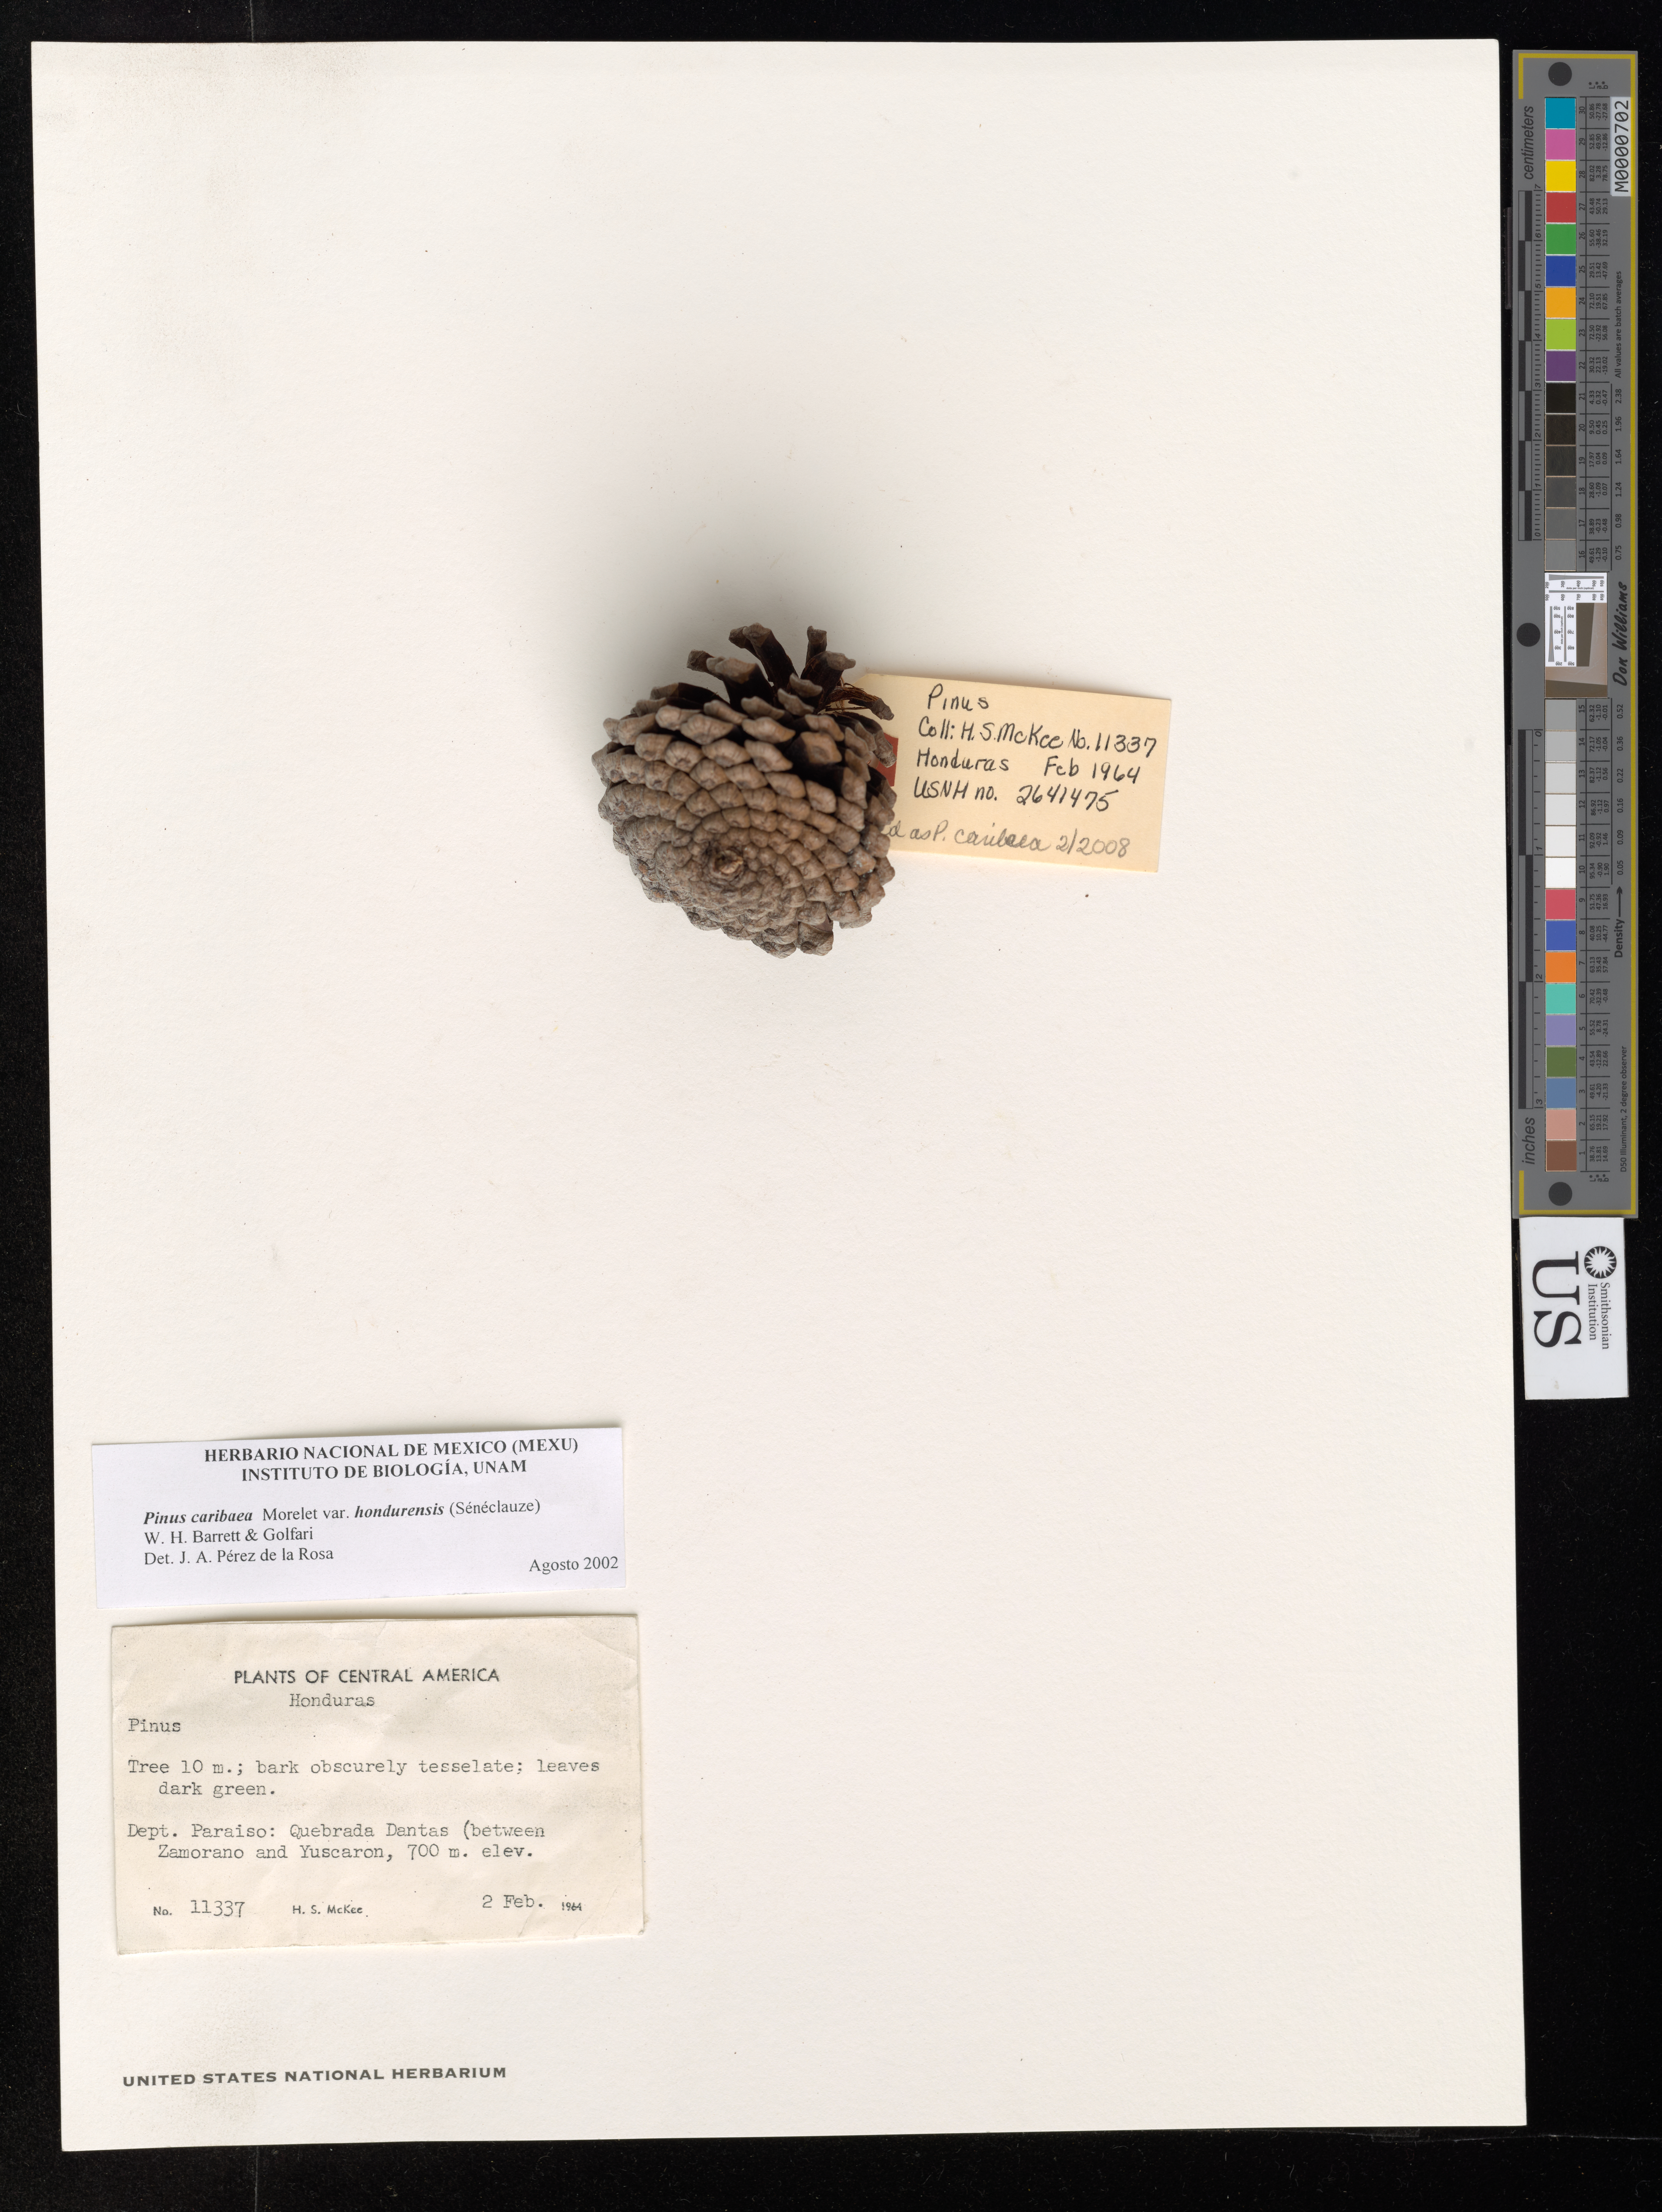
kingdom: Plantae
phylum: Tracheophyta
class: Pinopsida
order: Pinales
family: Pinaceae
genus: Pinus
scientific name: Pinus caribaea var. hondurensis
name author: (Sénécl.) W.H.G. Barrett & Golfari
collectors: H. S. McKee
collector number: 11337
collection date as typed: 02 Feb 1964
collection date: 1964-02-02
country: Honduras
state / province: El Paraíso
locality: Quebrada Dantas (between Zamorano and Yuscaron).